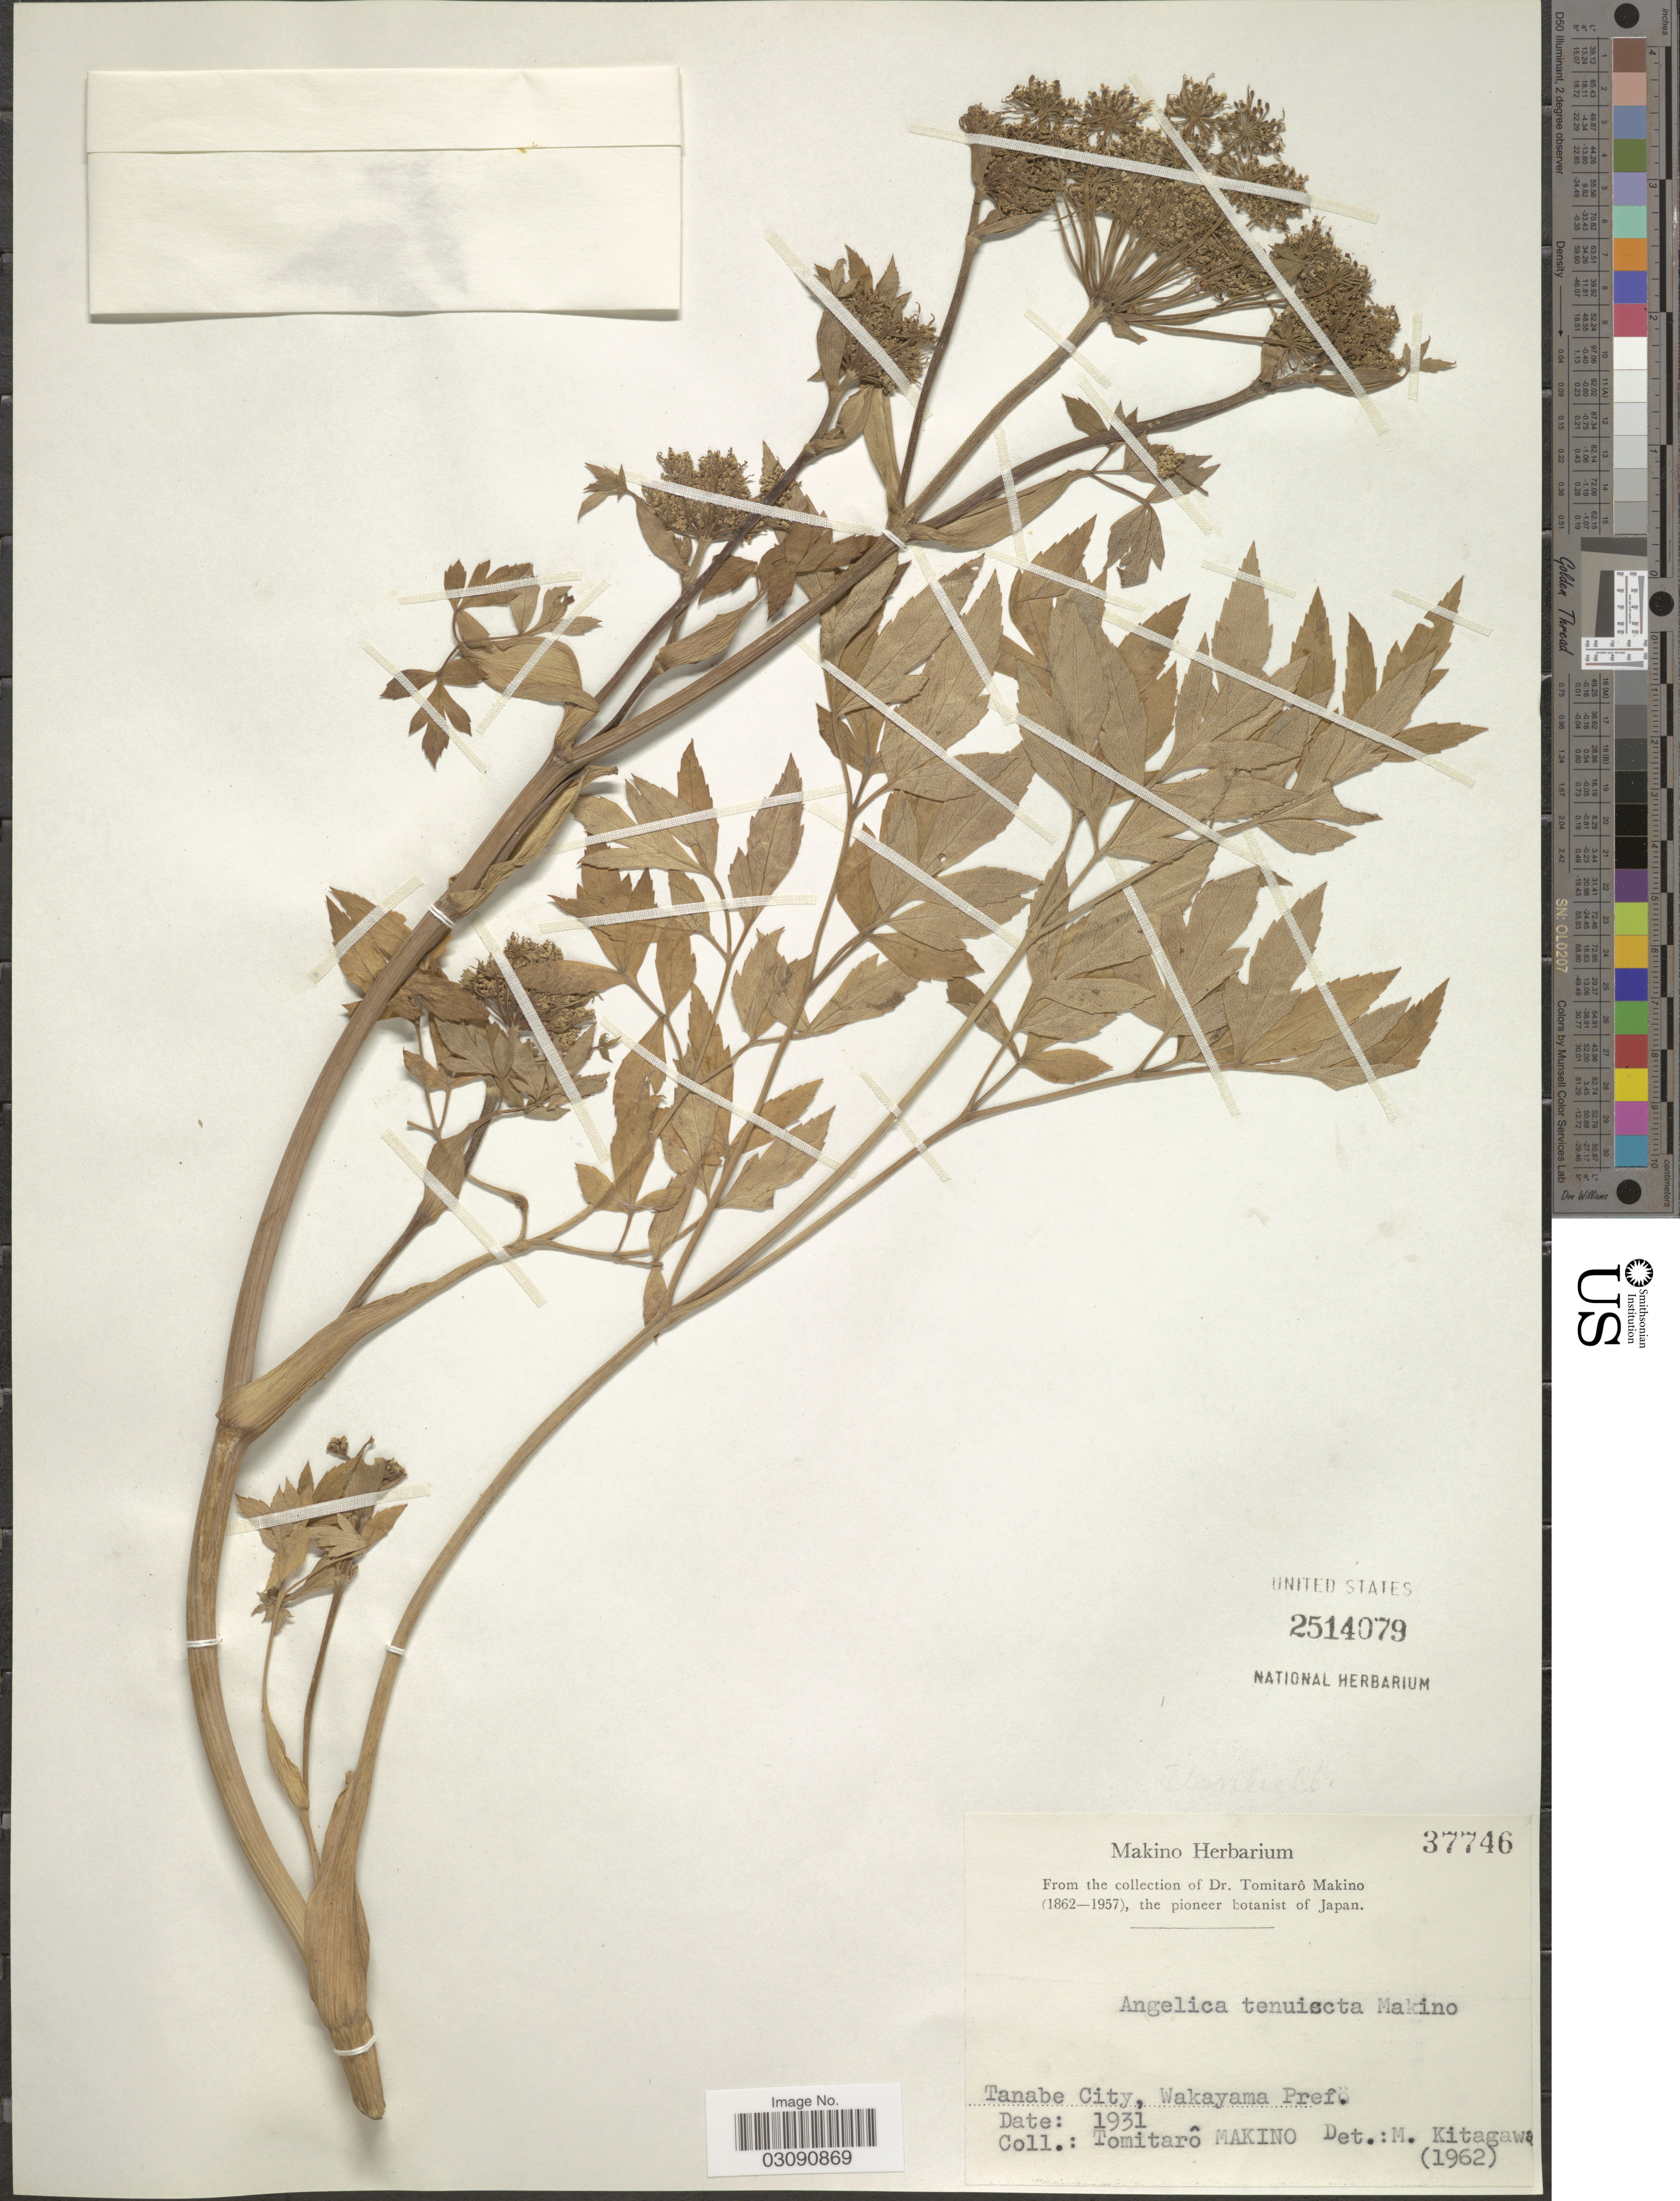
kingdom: Plantae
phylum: Tracheophyta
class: Magnoliopsida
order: Apiales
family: Apiaceae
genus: Angelica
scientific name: Angelica tenuisecta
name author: (Makino) Makino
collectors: T. Makino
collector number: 37746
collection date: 1931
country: Japan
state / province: Wakayama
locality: Tanabe City, Wakayama Pref.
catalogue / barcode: US 2514079